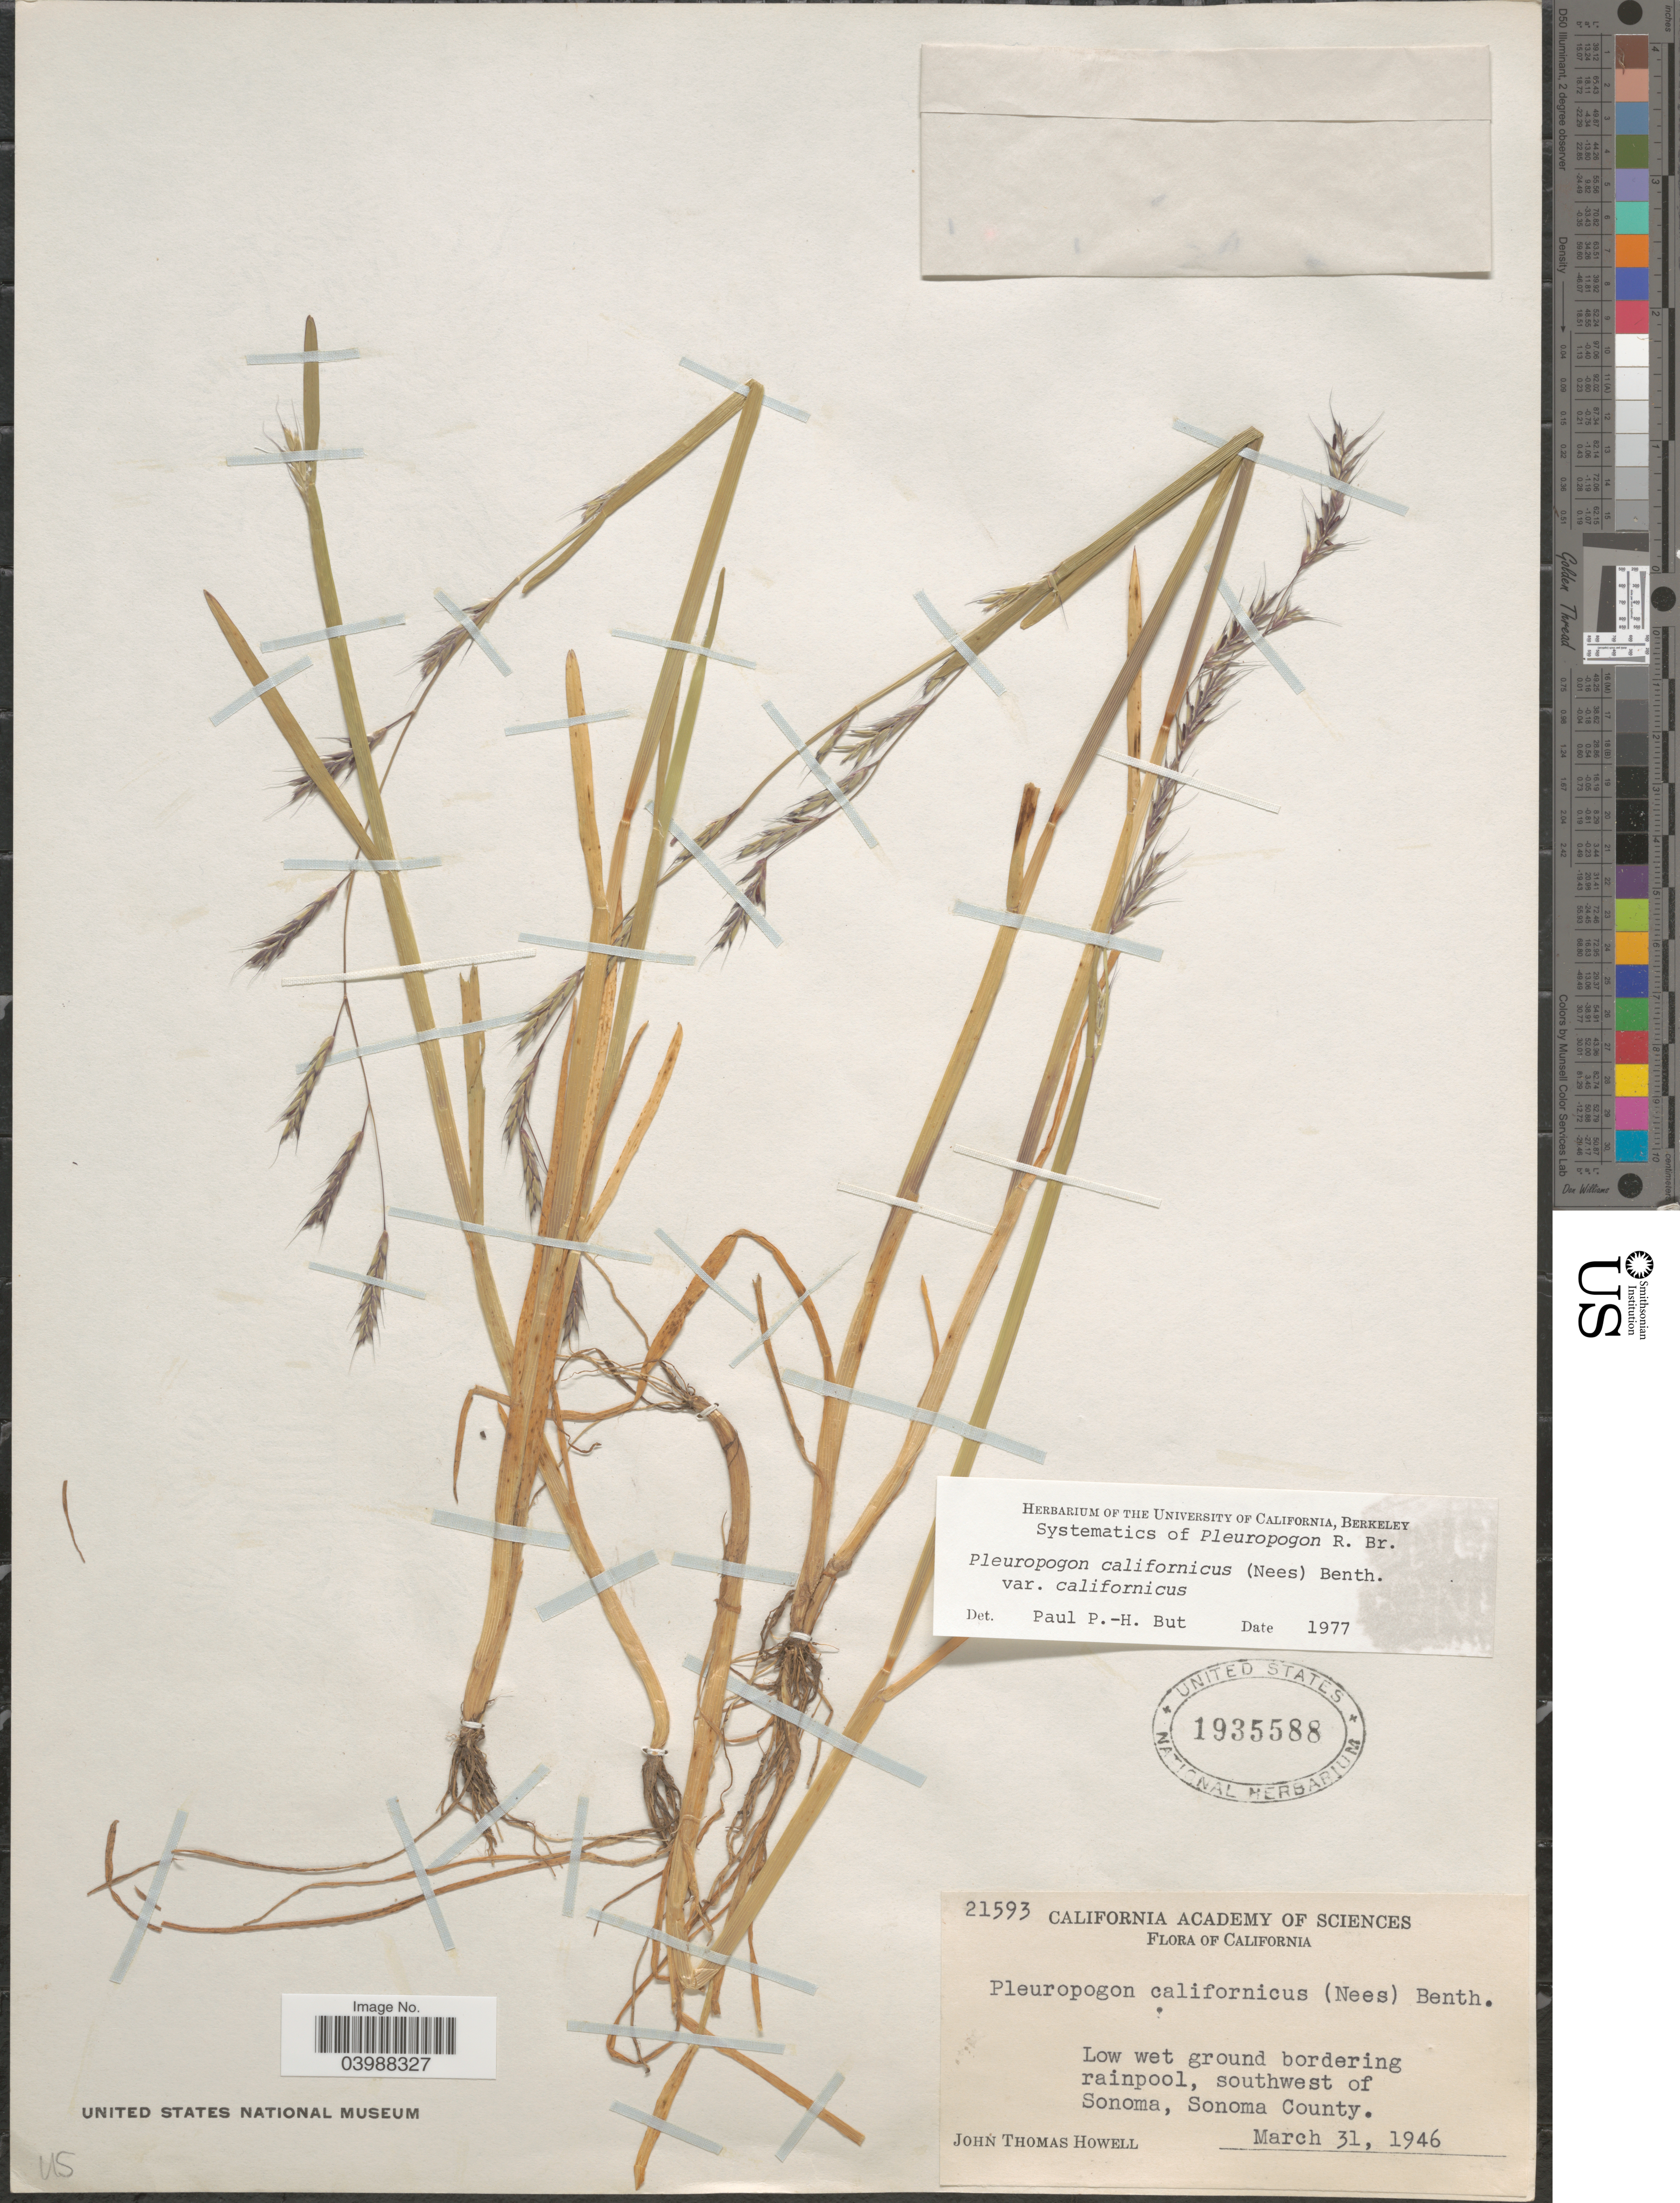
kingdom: Plantae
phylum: Tracheophyta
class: Liliopsida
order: Poales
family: Poaceae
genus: Pleuropogon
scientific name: Pleuropogon californicus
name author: (Nees) Benth. ex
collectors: J. T. Howell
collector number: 21593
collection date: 1946-03-31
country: United States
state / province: California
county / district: Sonoma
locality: Southwest of Sonoma, Sonoma County.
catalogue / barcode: US 1935588